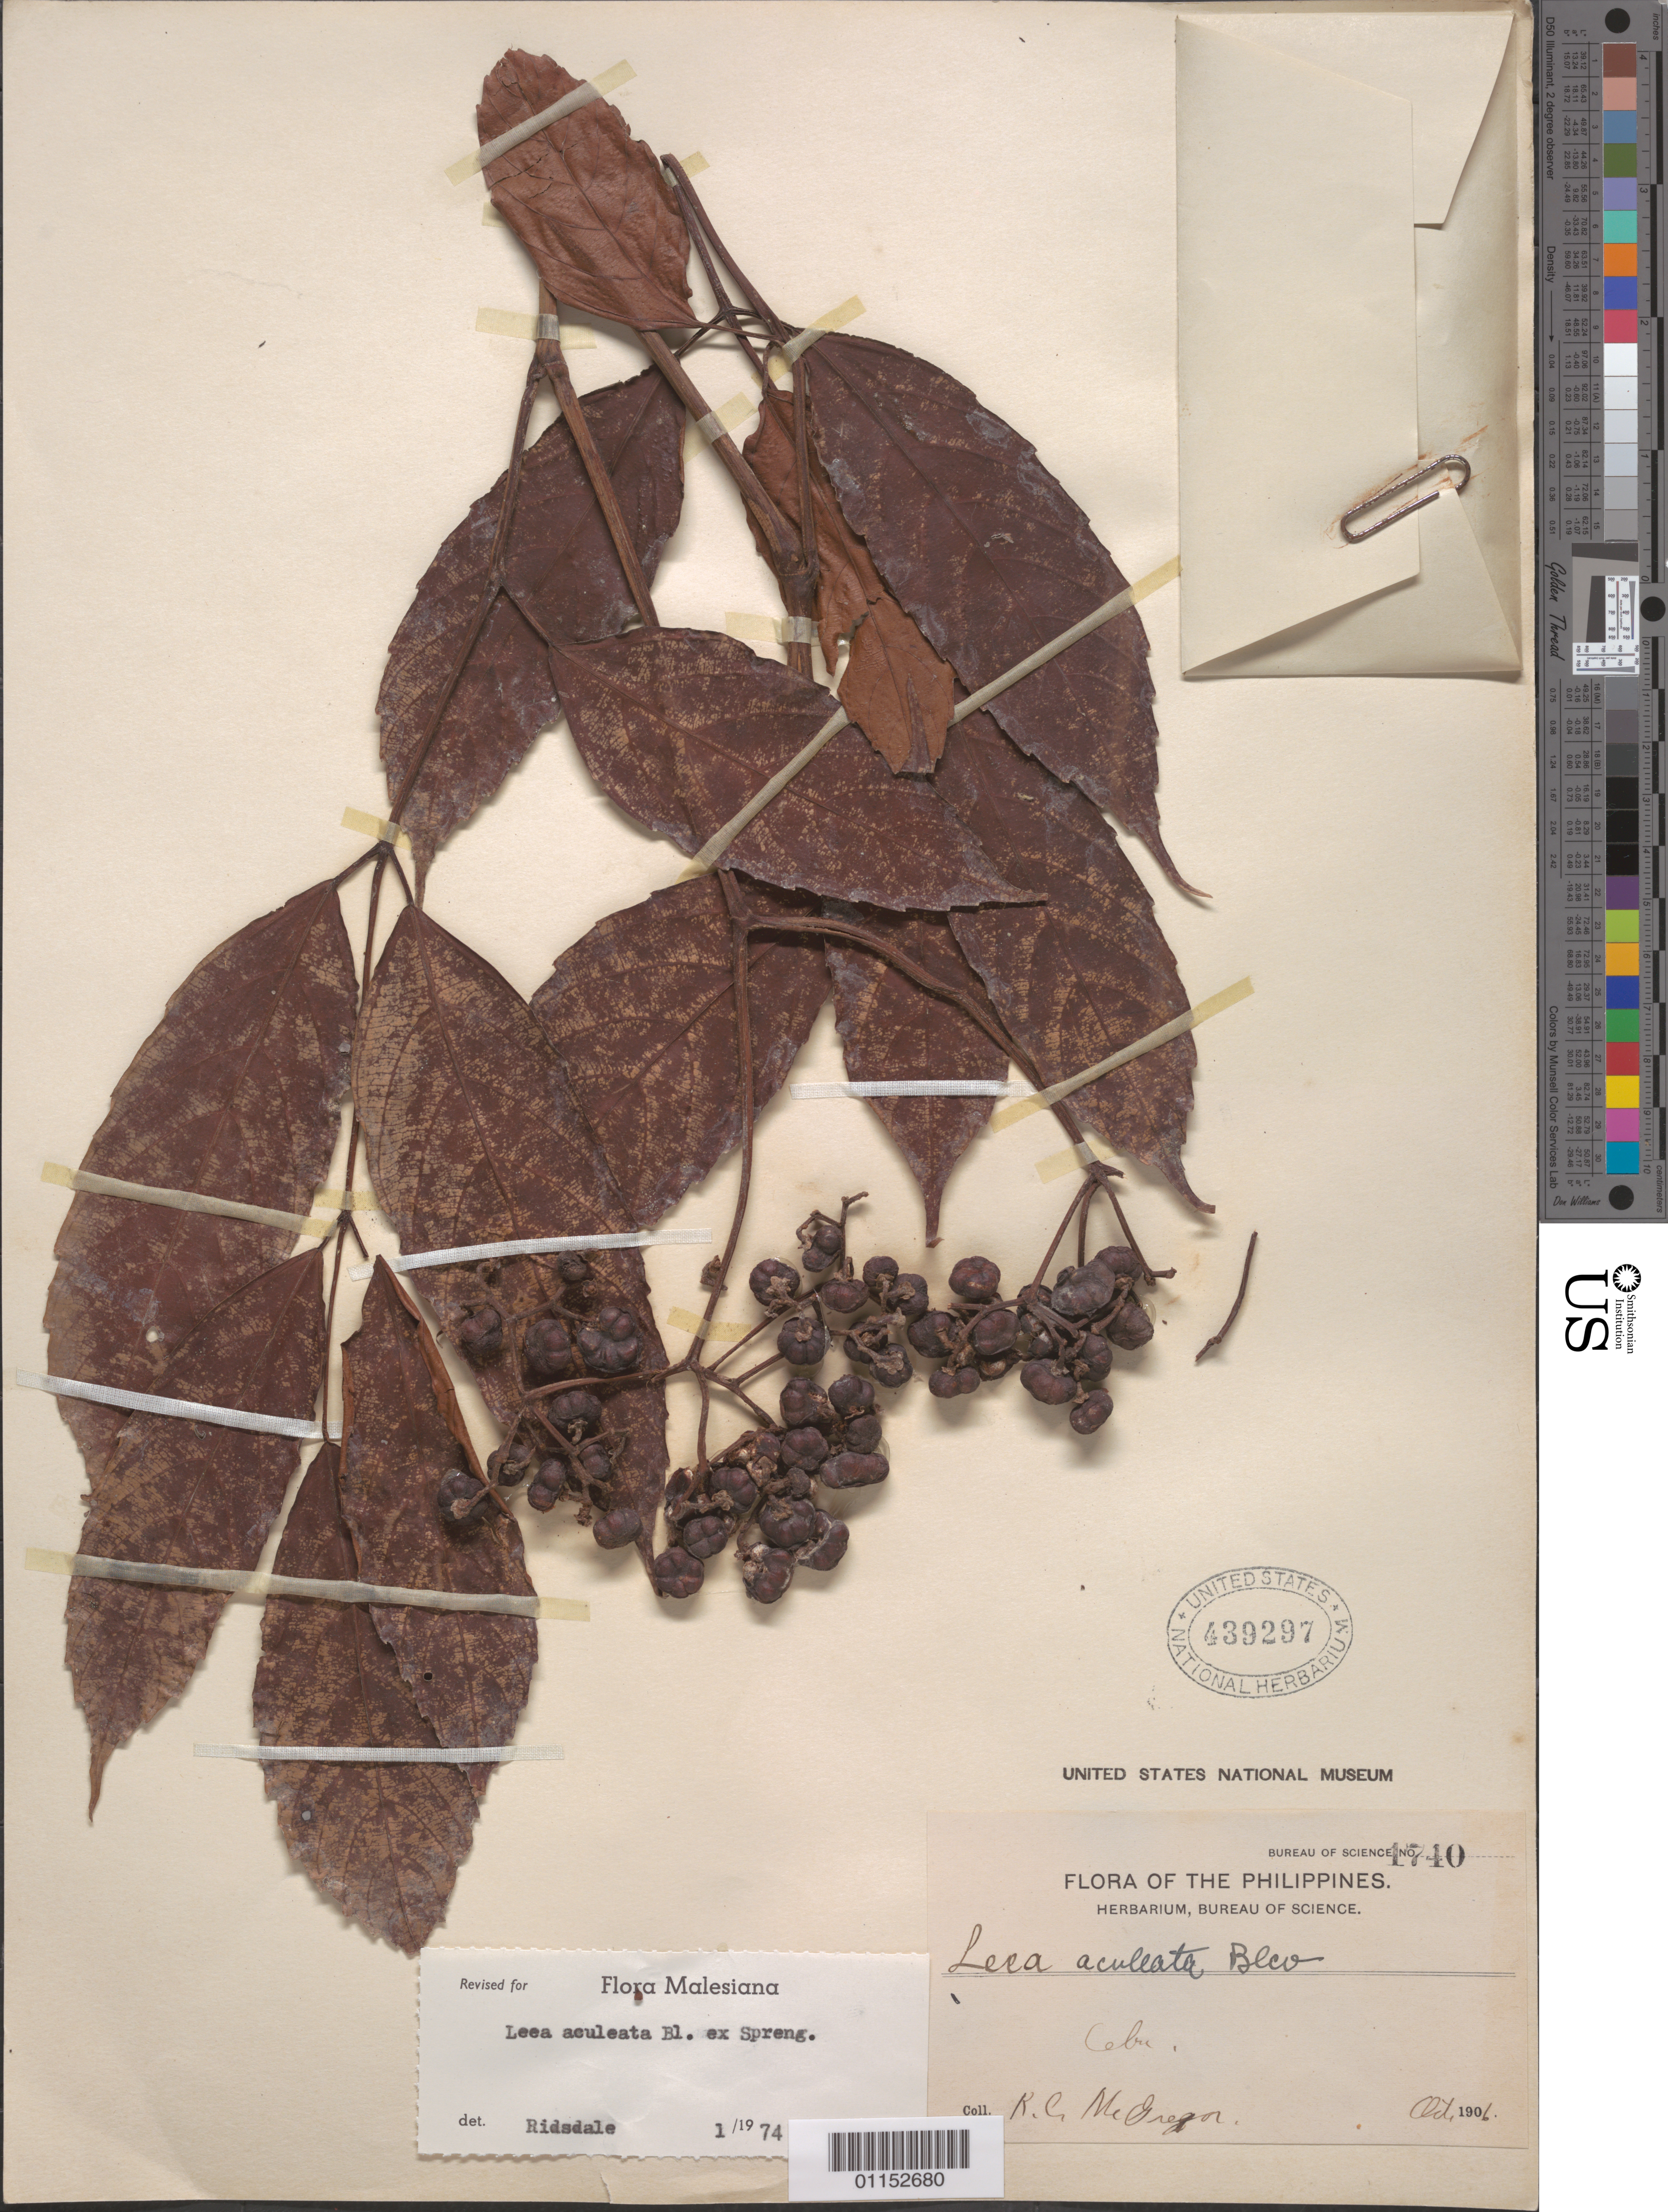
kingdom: Plantae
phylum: Tracheophyta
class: Magnoliopsida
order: Vitales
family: Vitaceae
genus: Leea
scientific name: Leea aculeata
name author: Blume ex Spreng.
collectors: R. C. McGregor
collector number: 1740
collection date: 1906-10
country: Philippines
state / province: Central Visayas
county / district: Cebu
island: Cebu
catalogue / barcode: US 439297